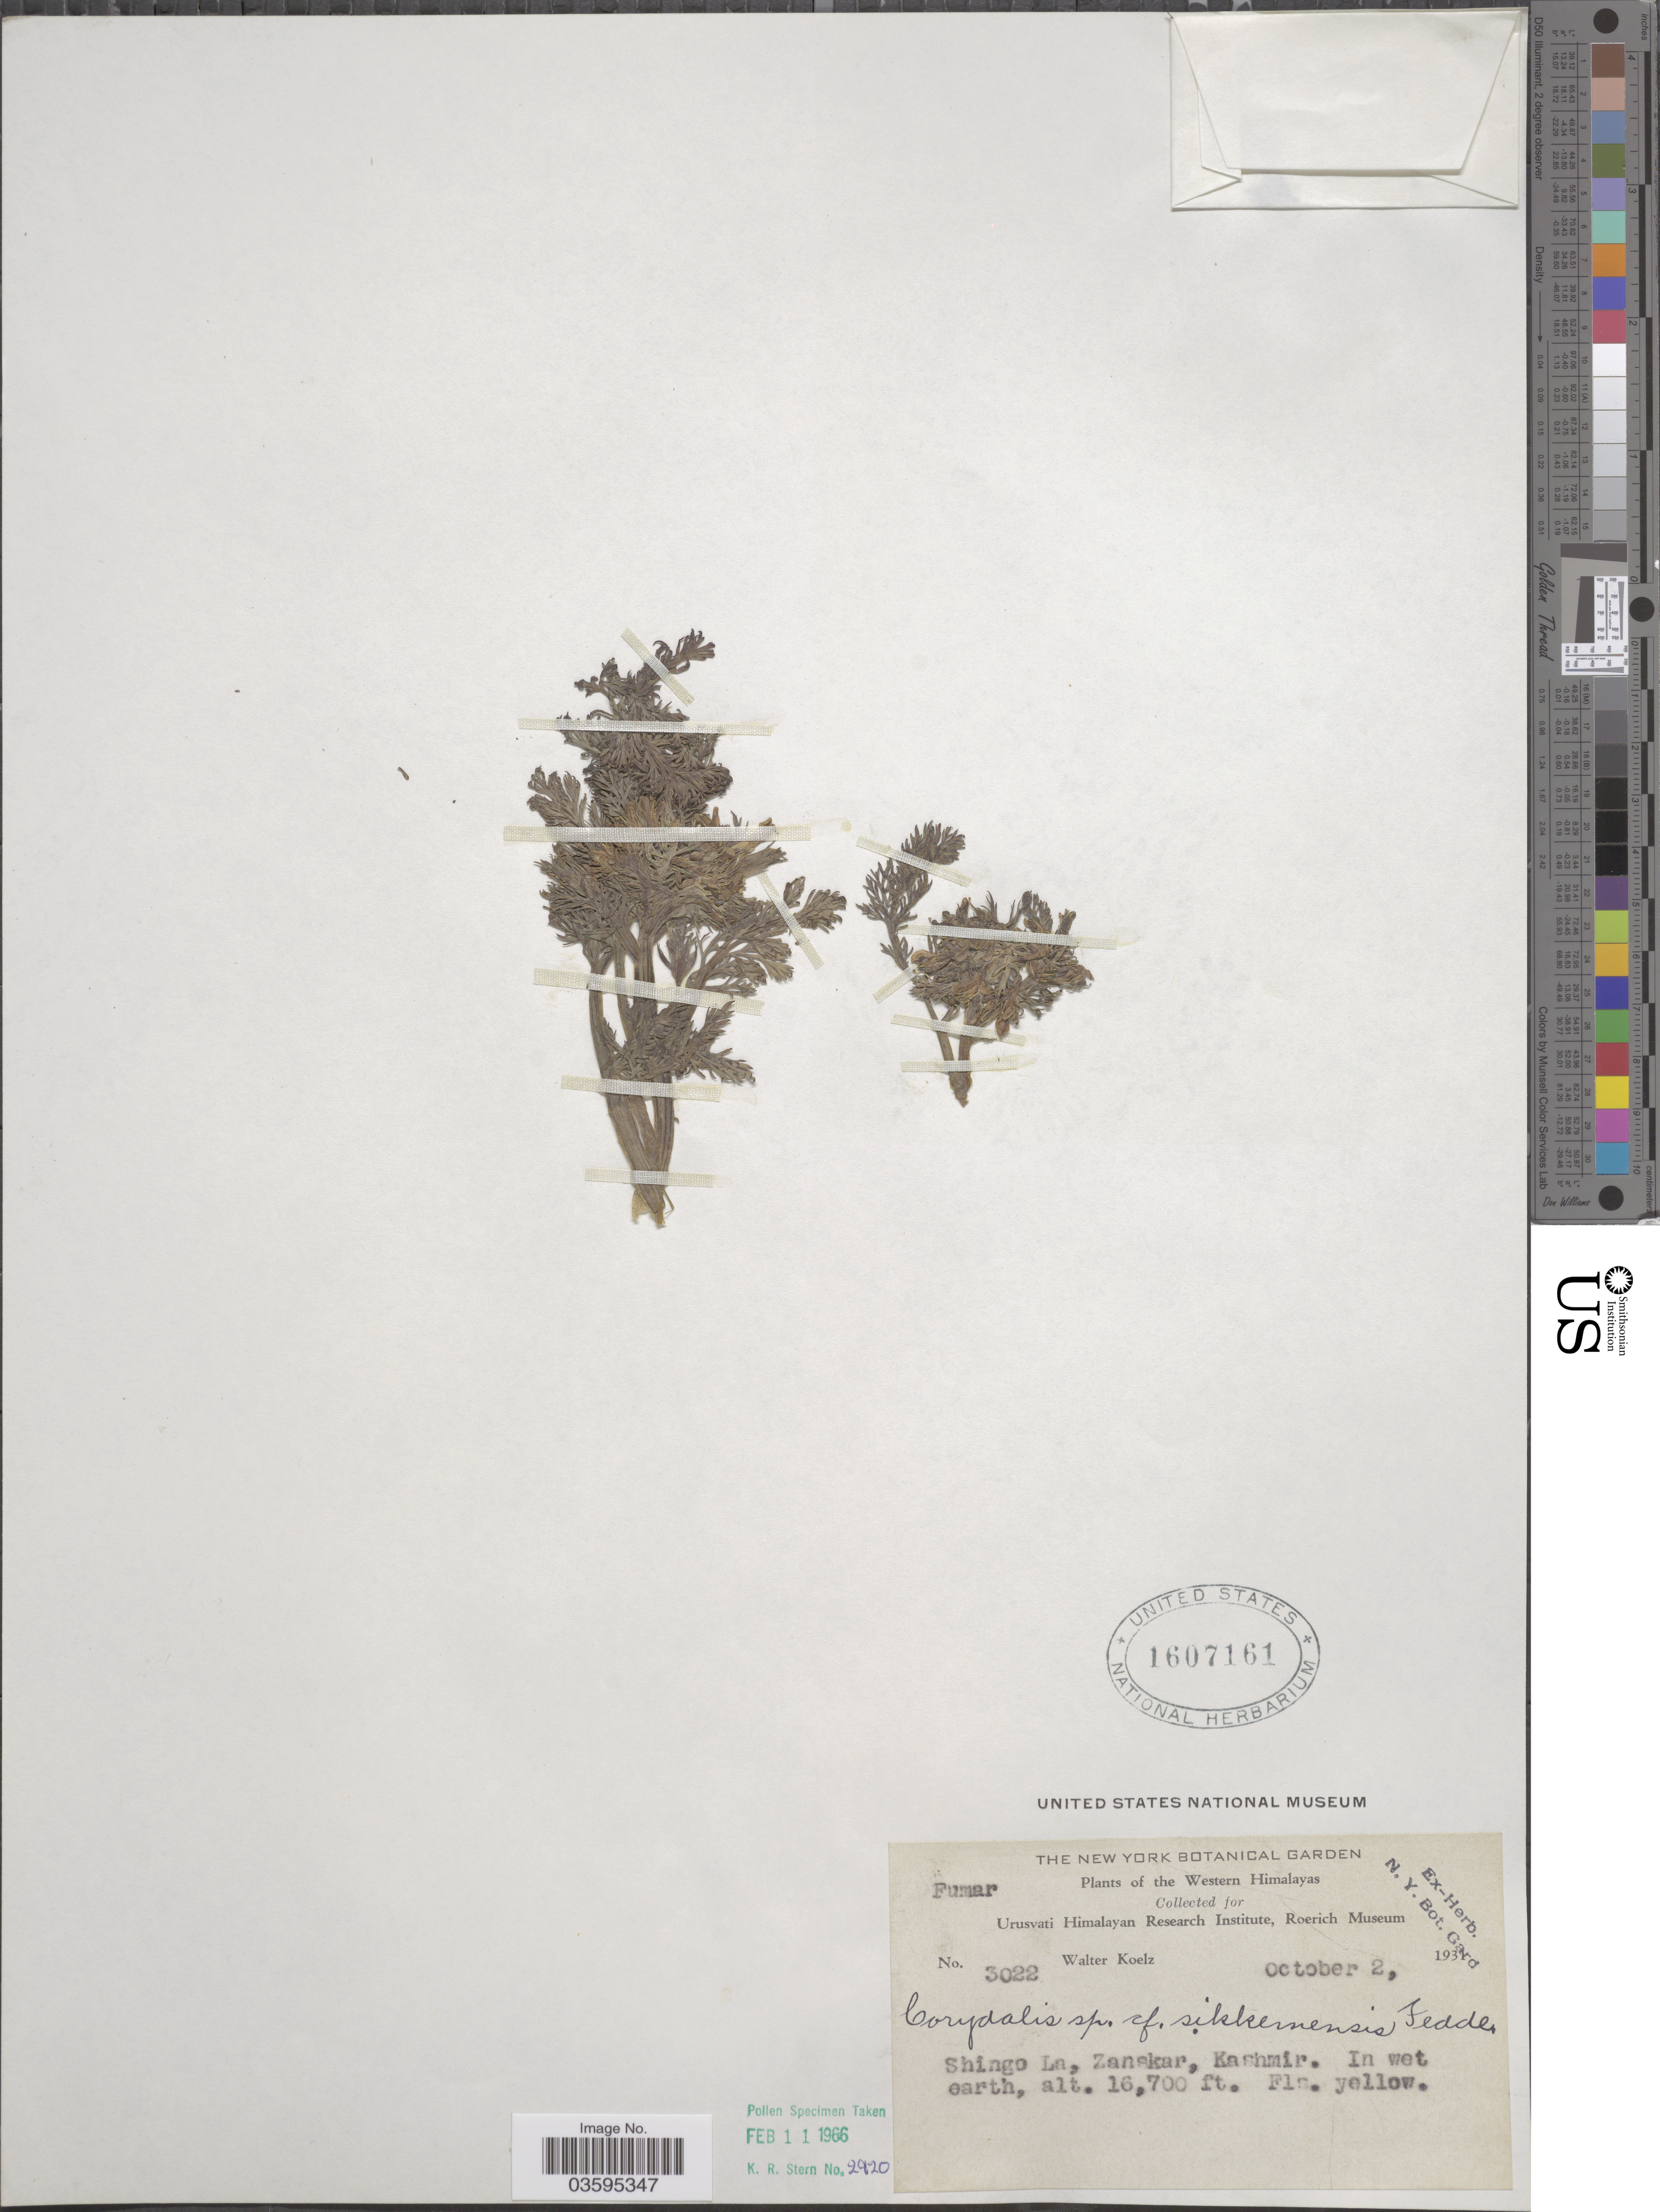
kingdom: Plantae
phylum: Tracheophyta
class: Magnoliopsida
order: Ranunculales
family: Papaveraceae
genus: Corydalis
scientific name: Corydalis sikkimensis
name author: (Prain) Fedde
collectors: W. N. Koelz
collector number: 3022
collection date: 1931-10-02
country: India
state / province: Jammu and Kashmir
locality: Western Himalayas. Shingo La, Zanskar, Kashmir.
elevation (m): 5090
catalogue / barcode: US 1607161